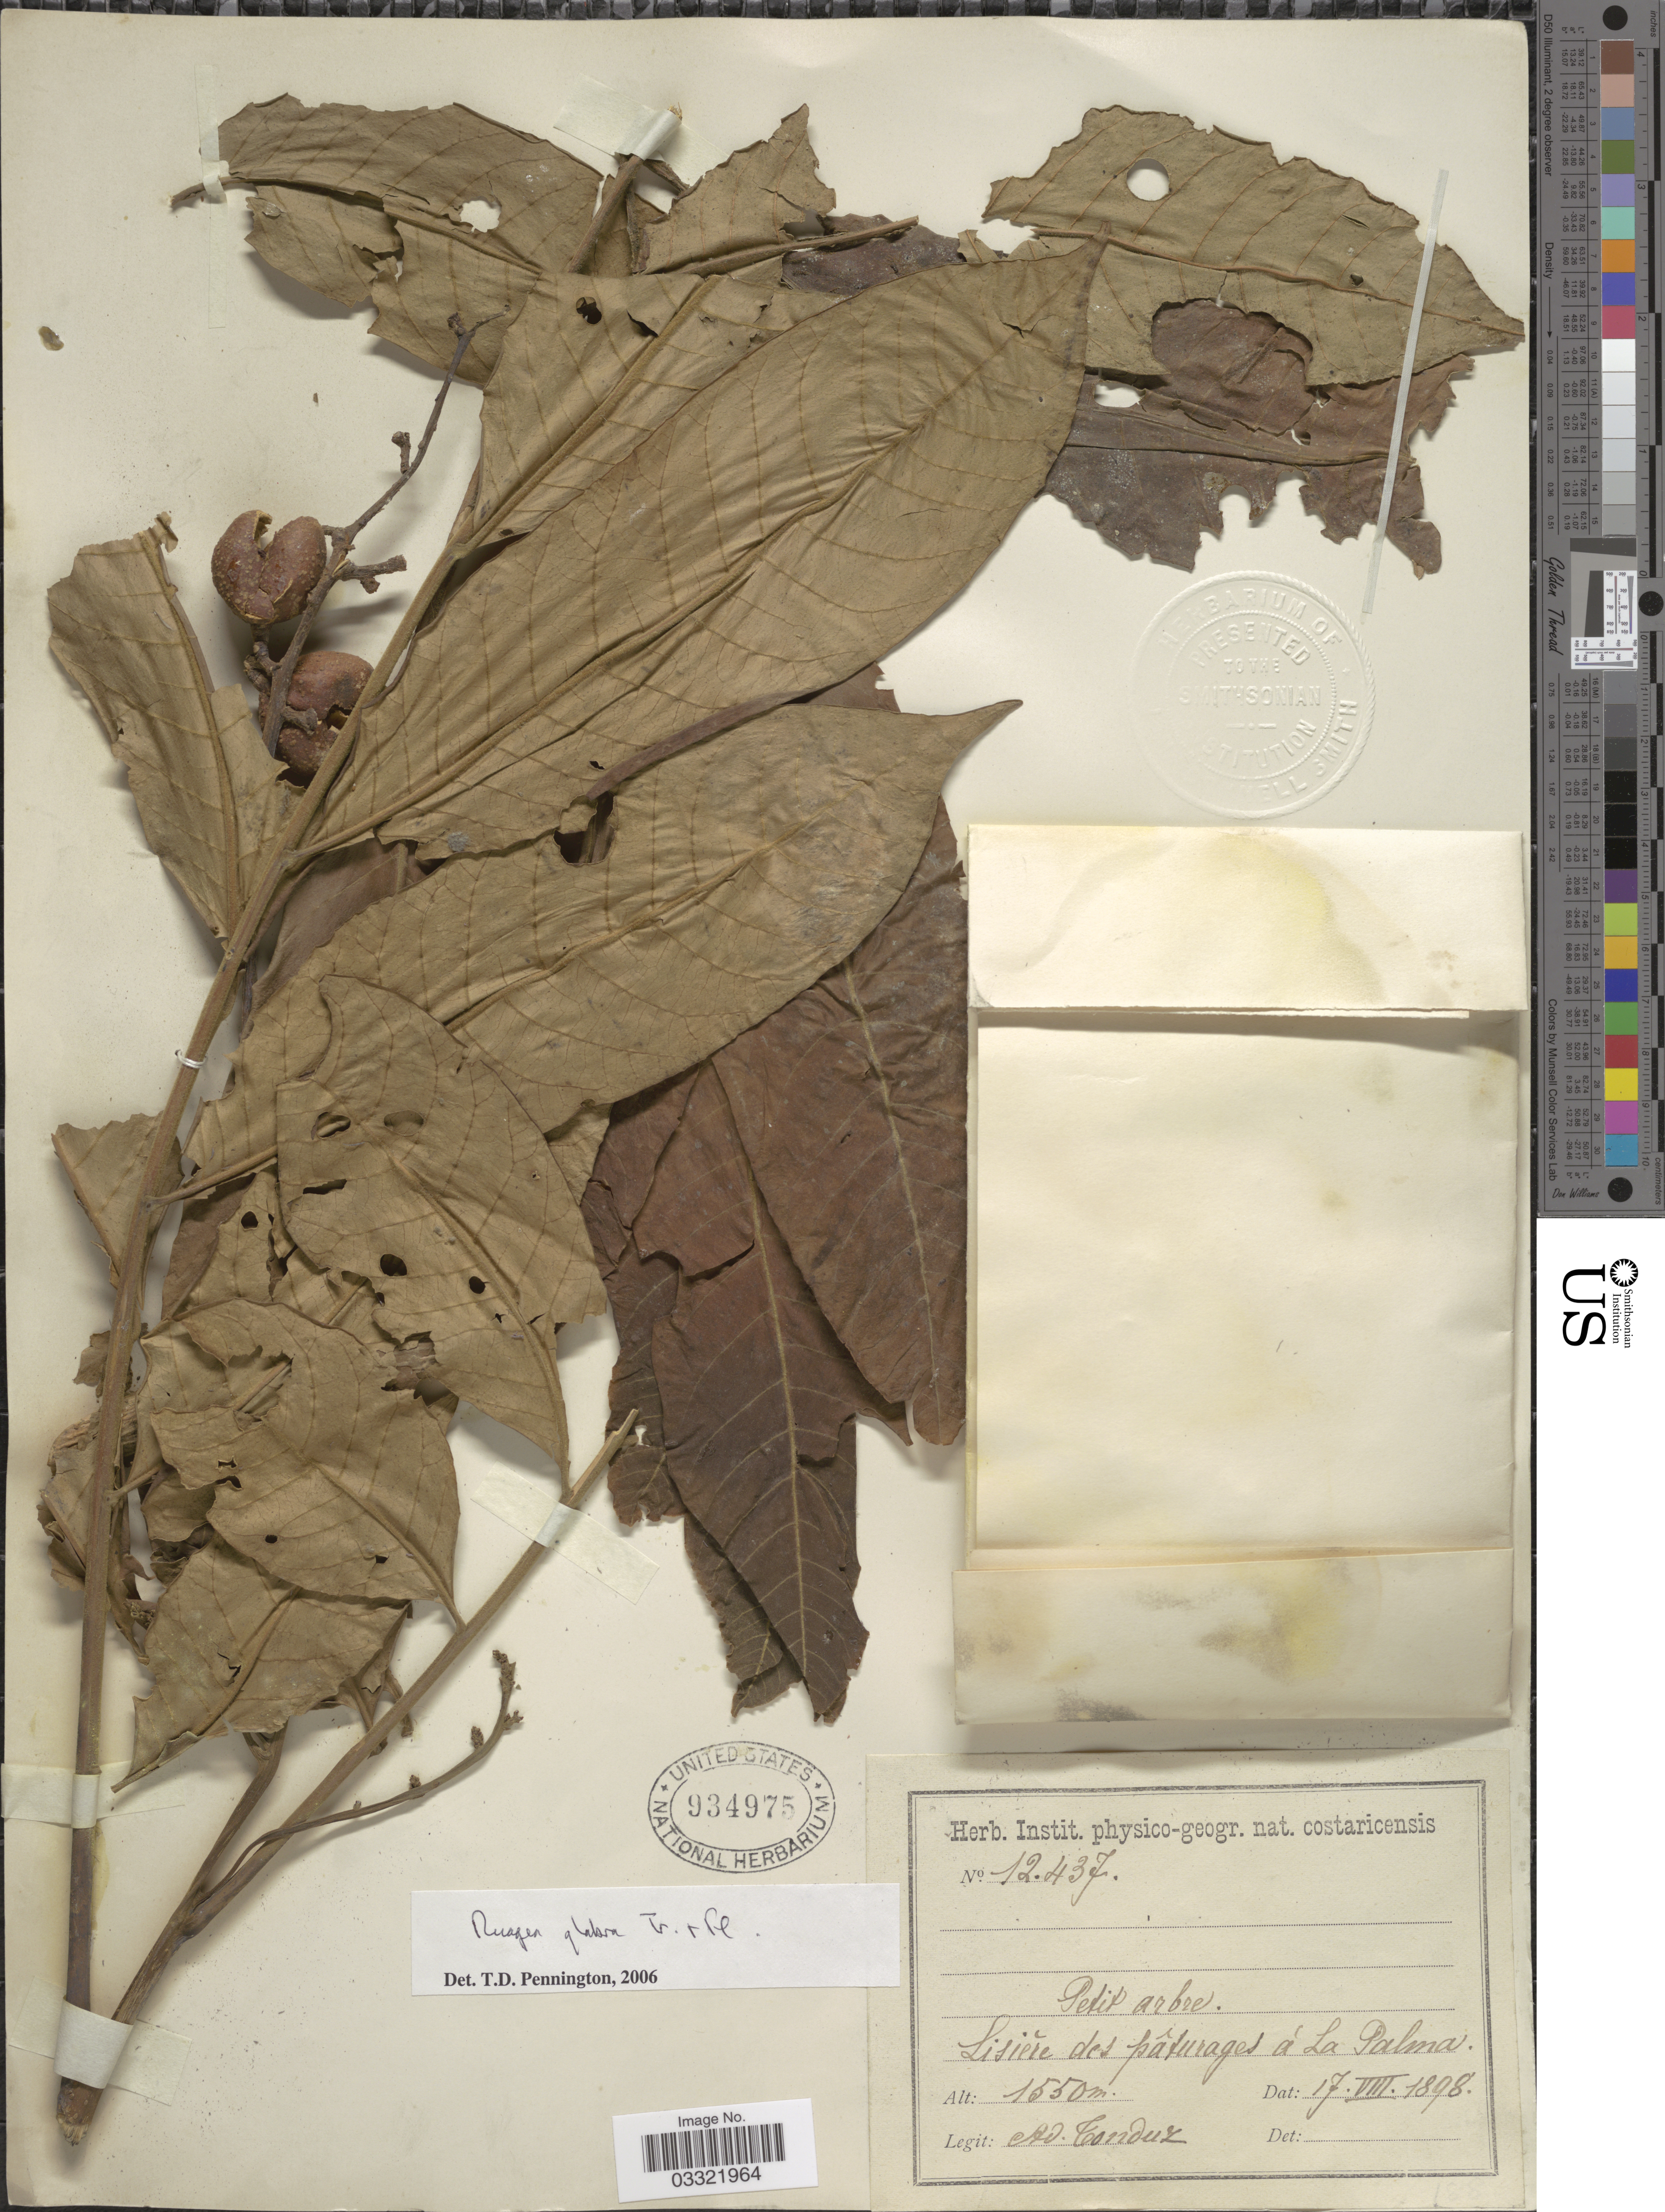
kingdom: Plantae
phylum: Tracheophyta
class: Magnoliopsida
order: Sapindales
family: Meliaceae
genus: Ruagea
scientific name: Ruagea glabra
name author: Triana & Planch.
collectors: A. Tonduz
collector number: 12437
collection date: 1898-08-17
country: Costa Rica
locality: Lisiére des pâturages á La Palma.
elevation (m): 1550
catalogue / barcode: US 934975